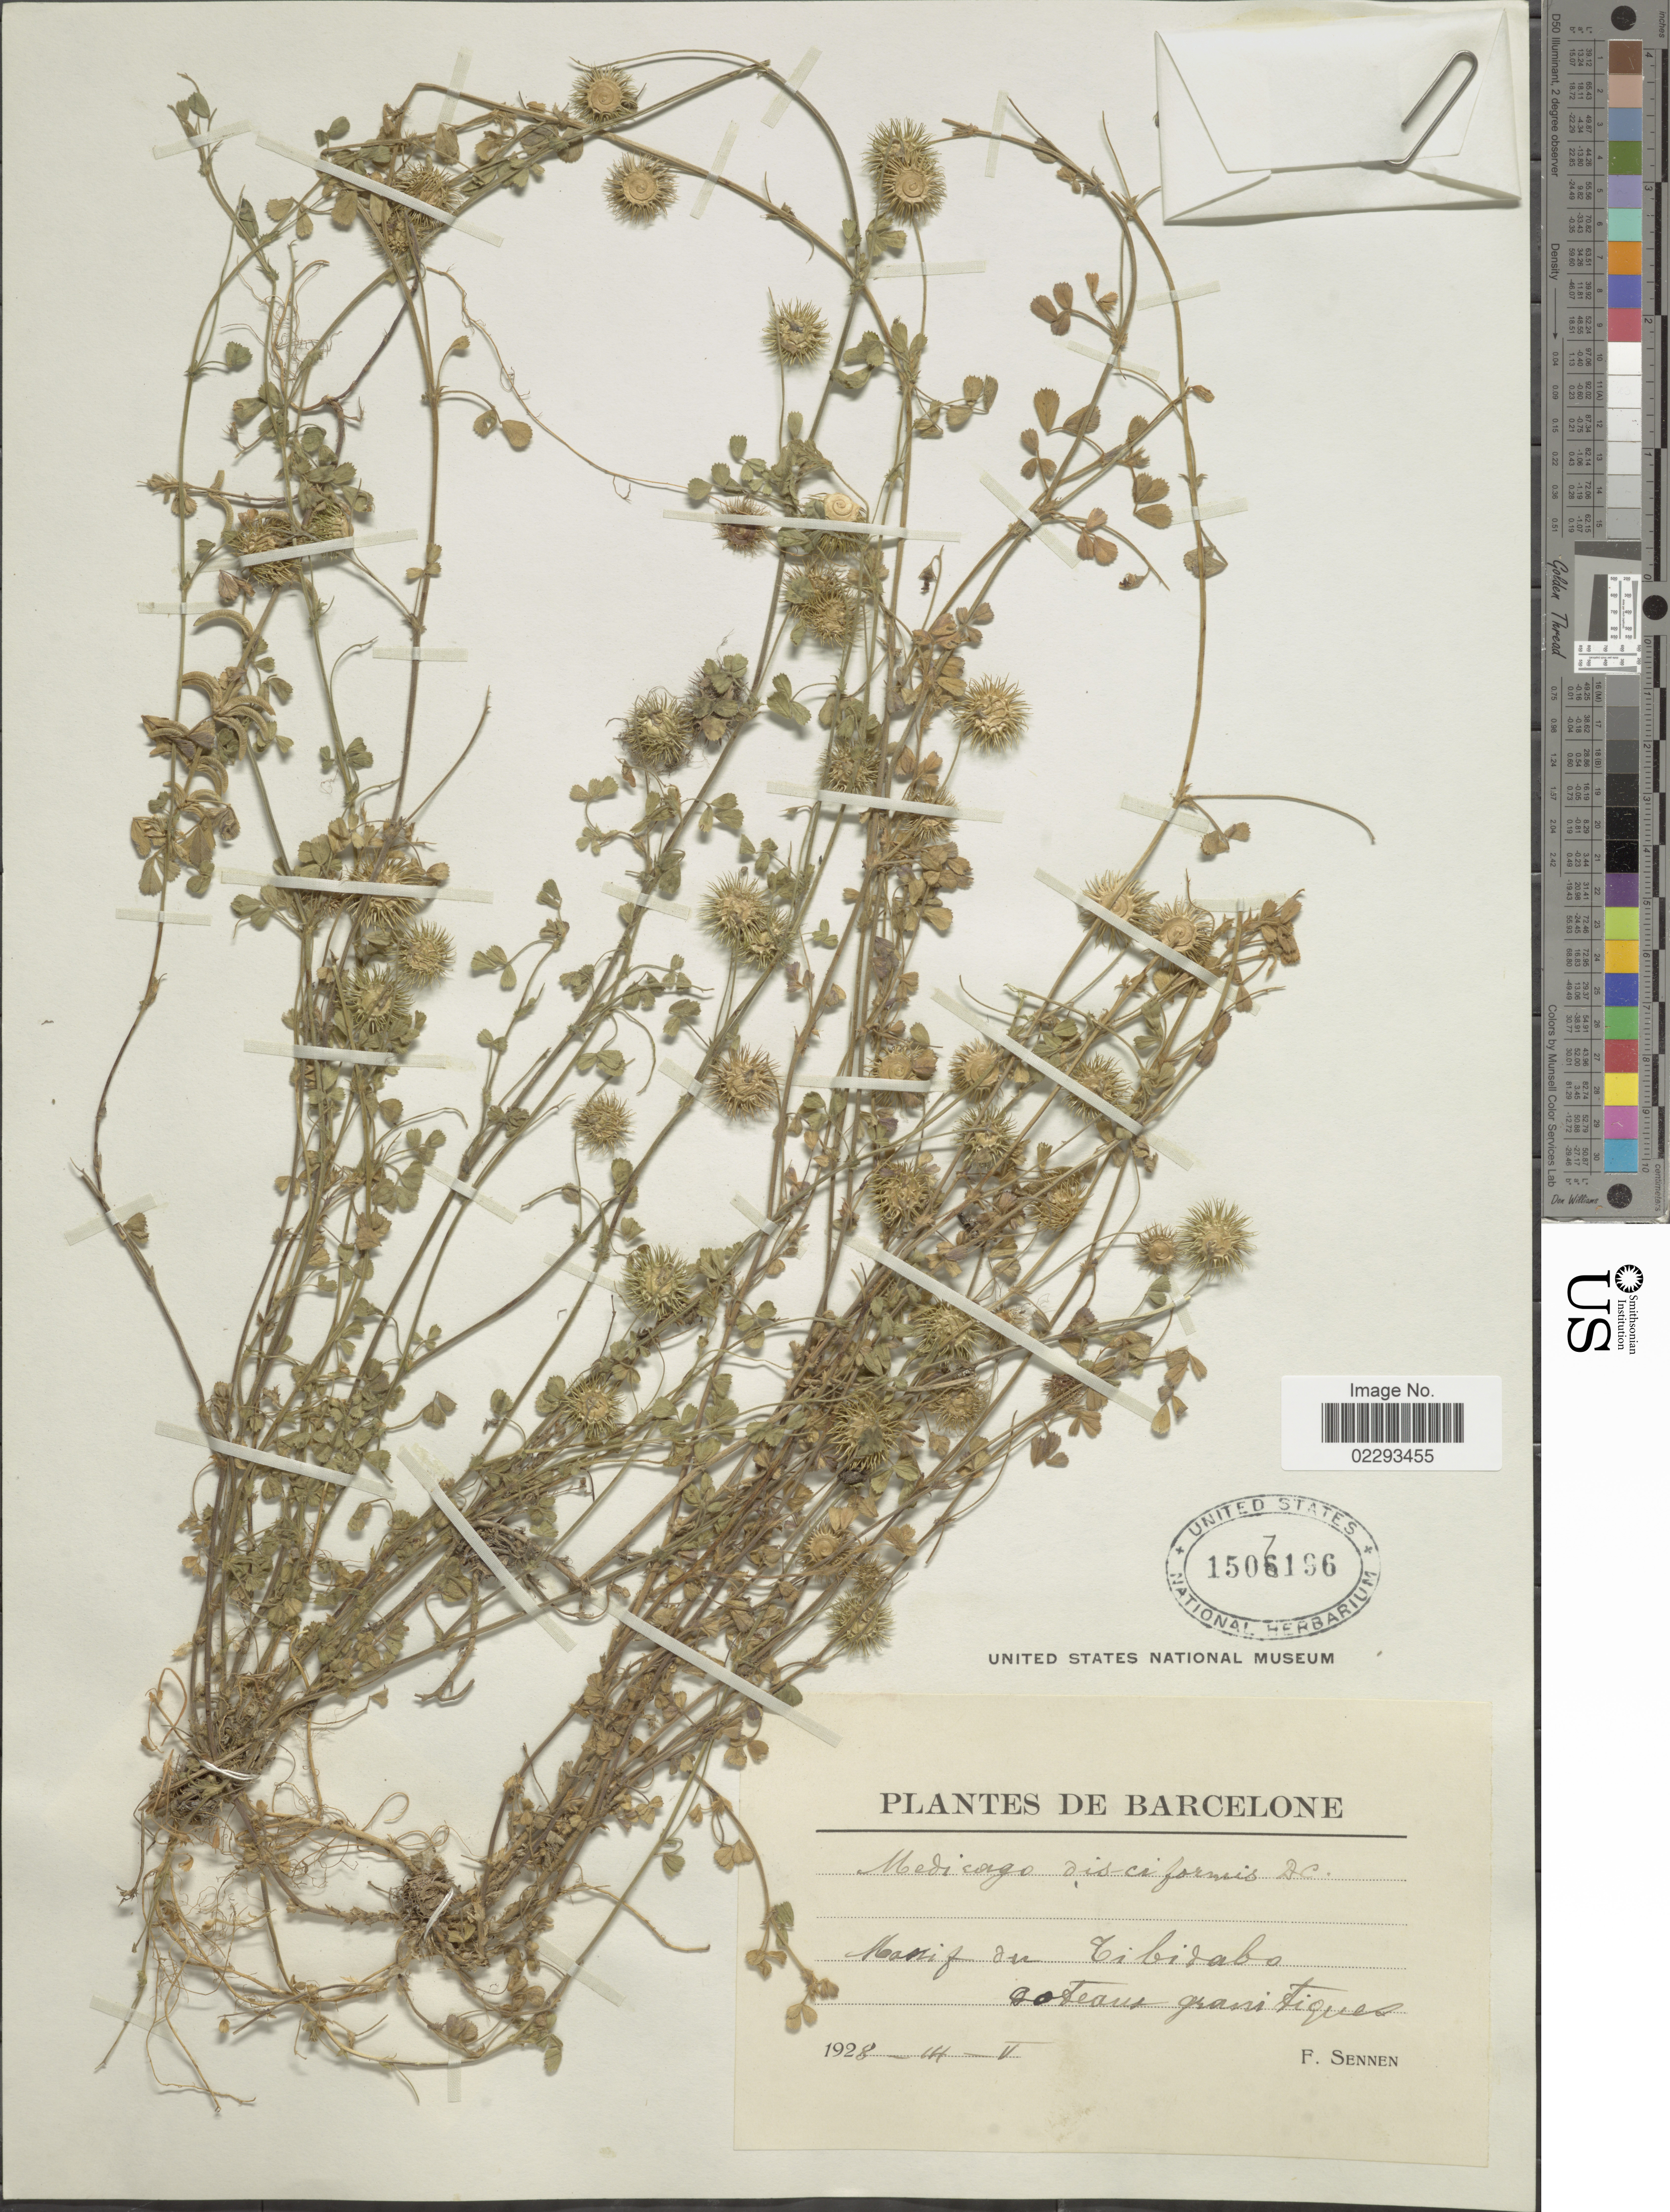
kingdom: Plantae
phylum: Tracheophyta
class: Magnoliopsida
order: Fabales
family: Fabaceae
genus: Medicago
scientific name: Medicago disciformis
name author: DC.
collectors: E. Sennen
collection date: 1928-05-14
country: Spain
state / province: Catalunya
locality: Barcelone, Massif du Tibidabo.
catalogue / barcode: US 1507196